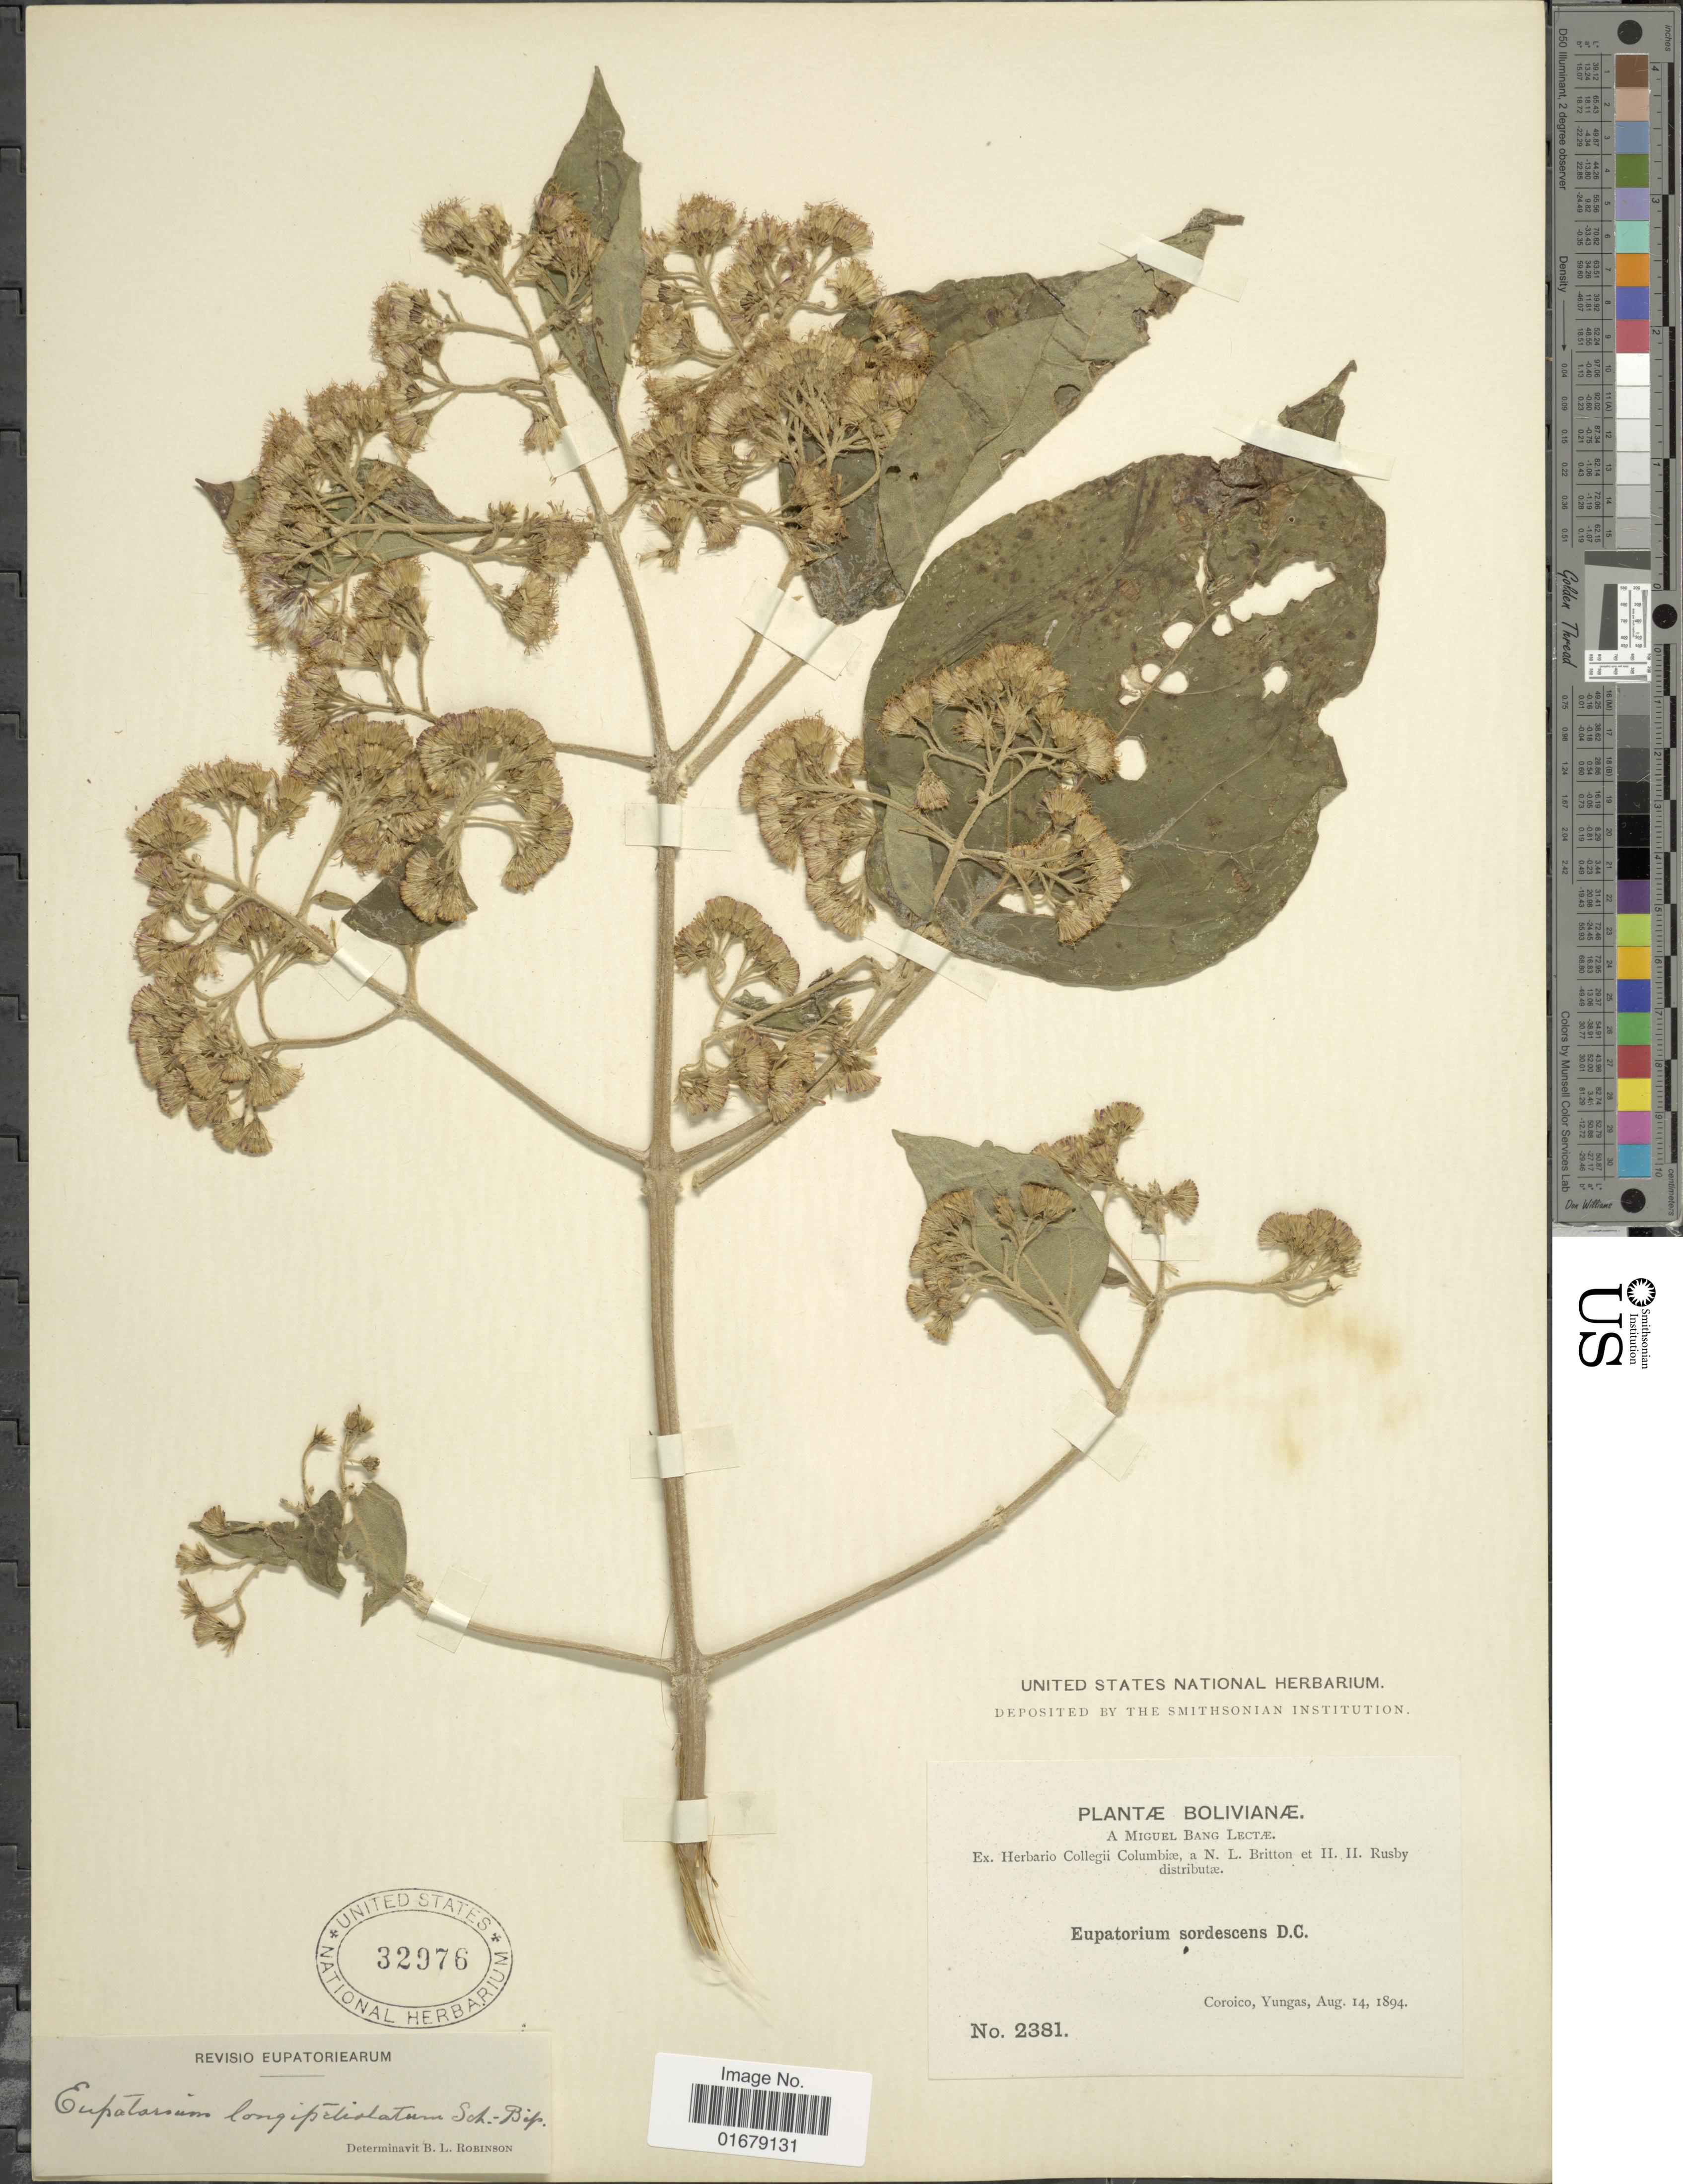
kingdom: Plantae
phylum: Tracheophyta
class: Magnoliopsida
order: Asterales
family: Asteraceae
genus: Kaunia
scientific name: Kaunia lasiophthalma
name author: (Hieron.) R.M. King & H. Rob.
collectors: M. Bang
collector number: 2381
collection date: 1894-08-14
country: Bolivia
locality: Coroico, Yungas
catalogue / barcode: US 32976